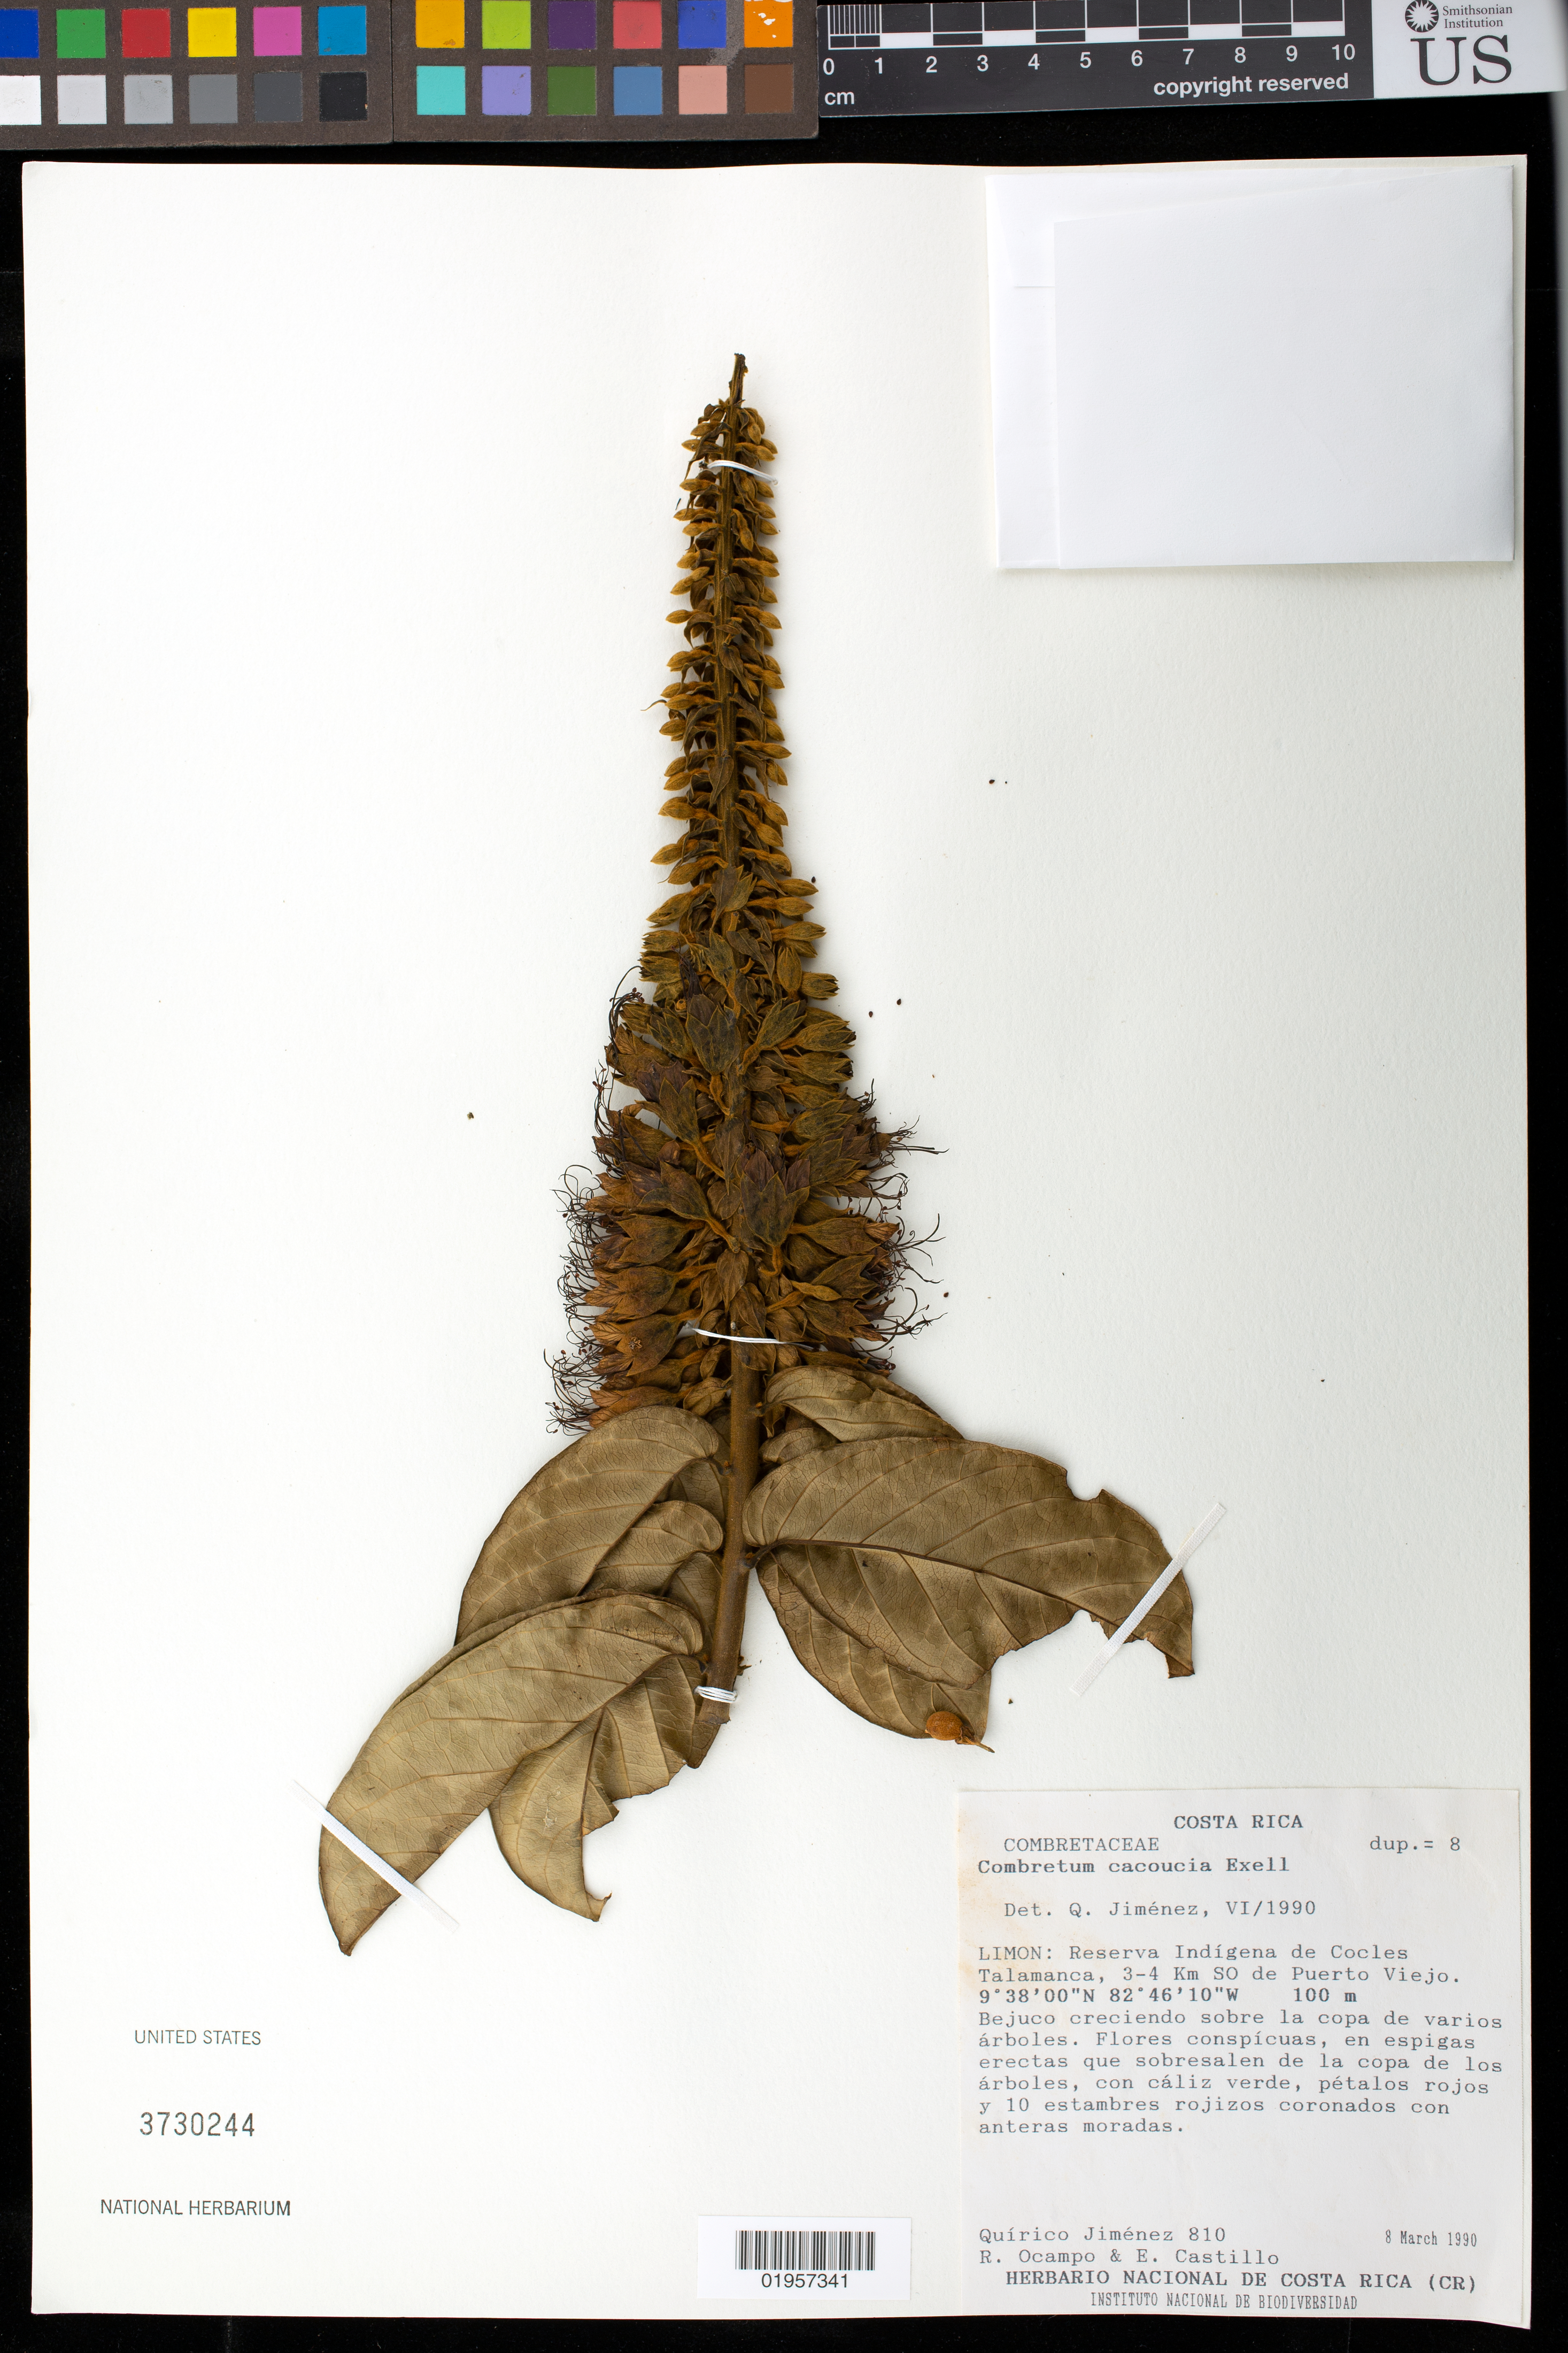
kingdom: Plantae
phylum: Tracheophyta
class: Magnoliopsida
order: Myrtales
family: Combretaceae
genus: Combretum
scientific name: Combretum cacoucia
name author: Exell ex Sandwith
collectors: Q. Jimenez, R. Ocampo & E. Castillo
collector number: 810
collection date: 1990-03-08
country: Costa Rica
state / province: Limón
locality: Reserva Indigena de Cocles Talamanca, 3-4 km SO de Puerto Viejo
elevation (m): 100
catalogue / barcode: US 3730244